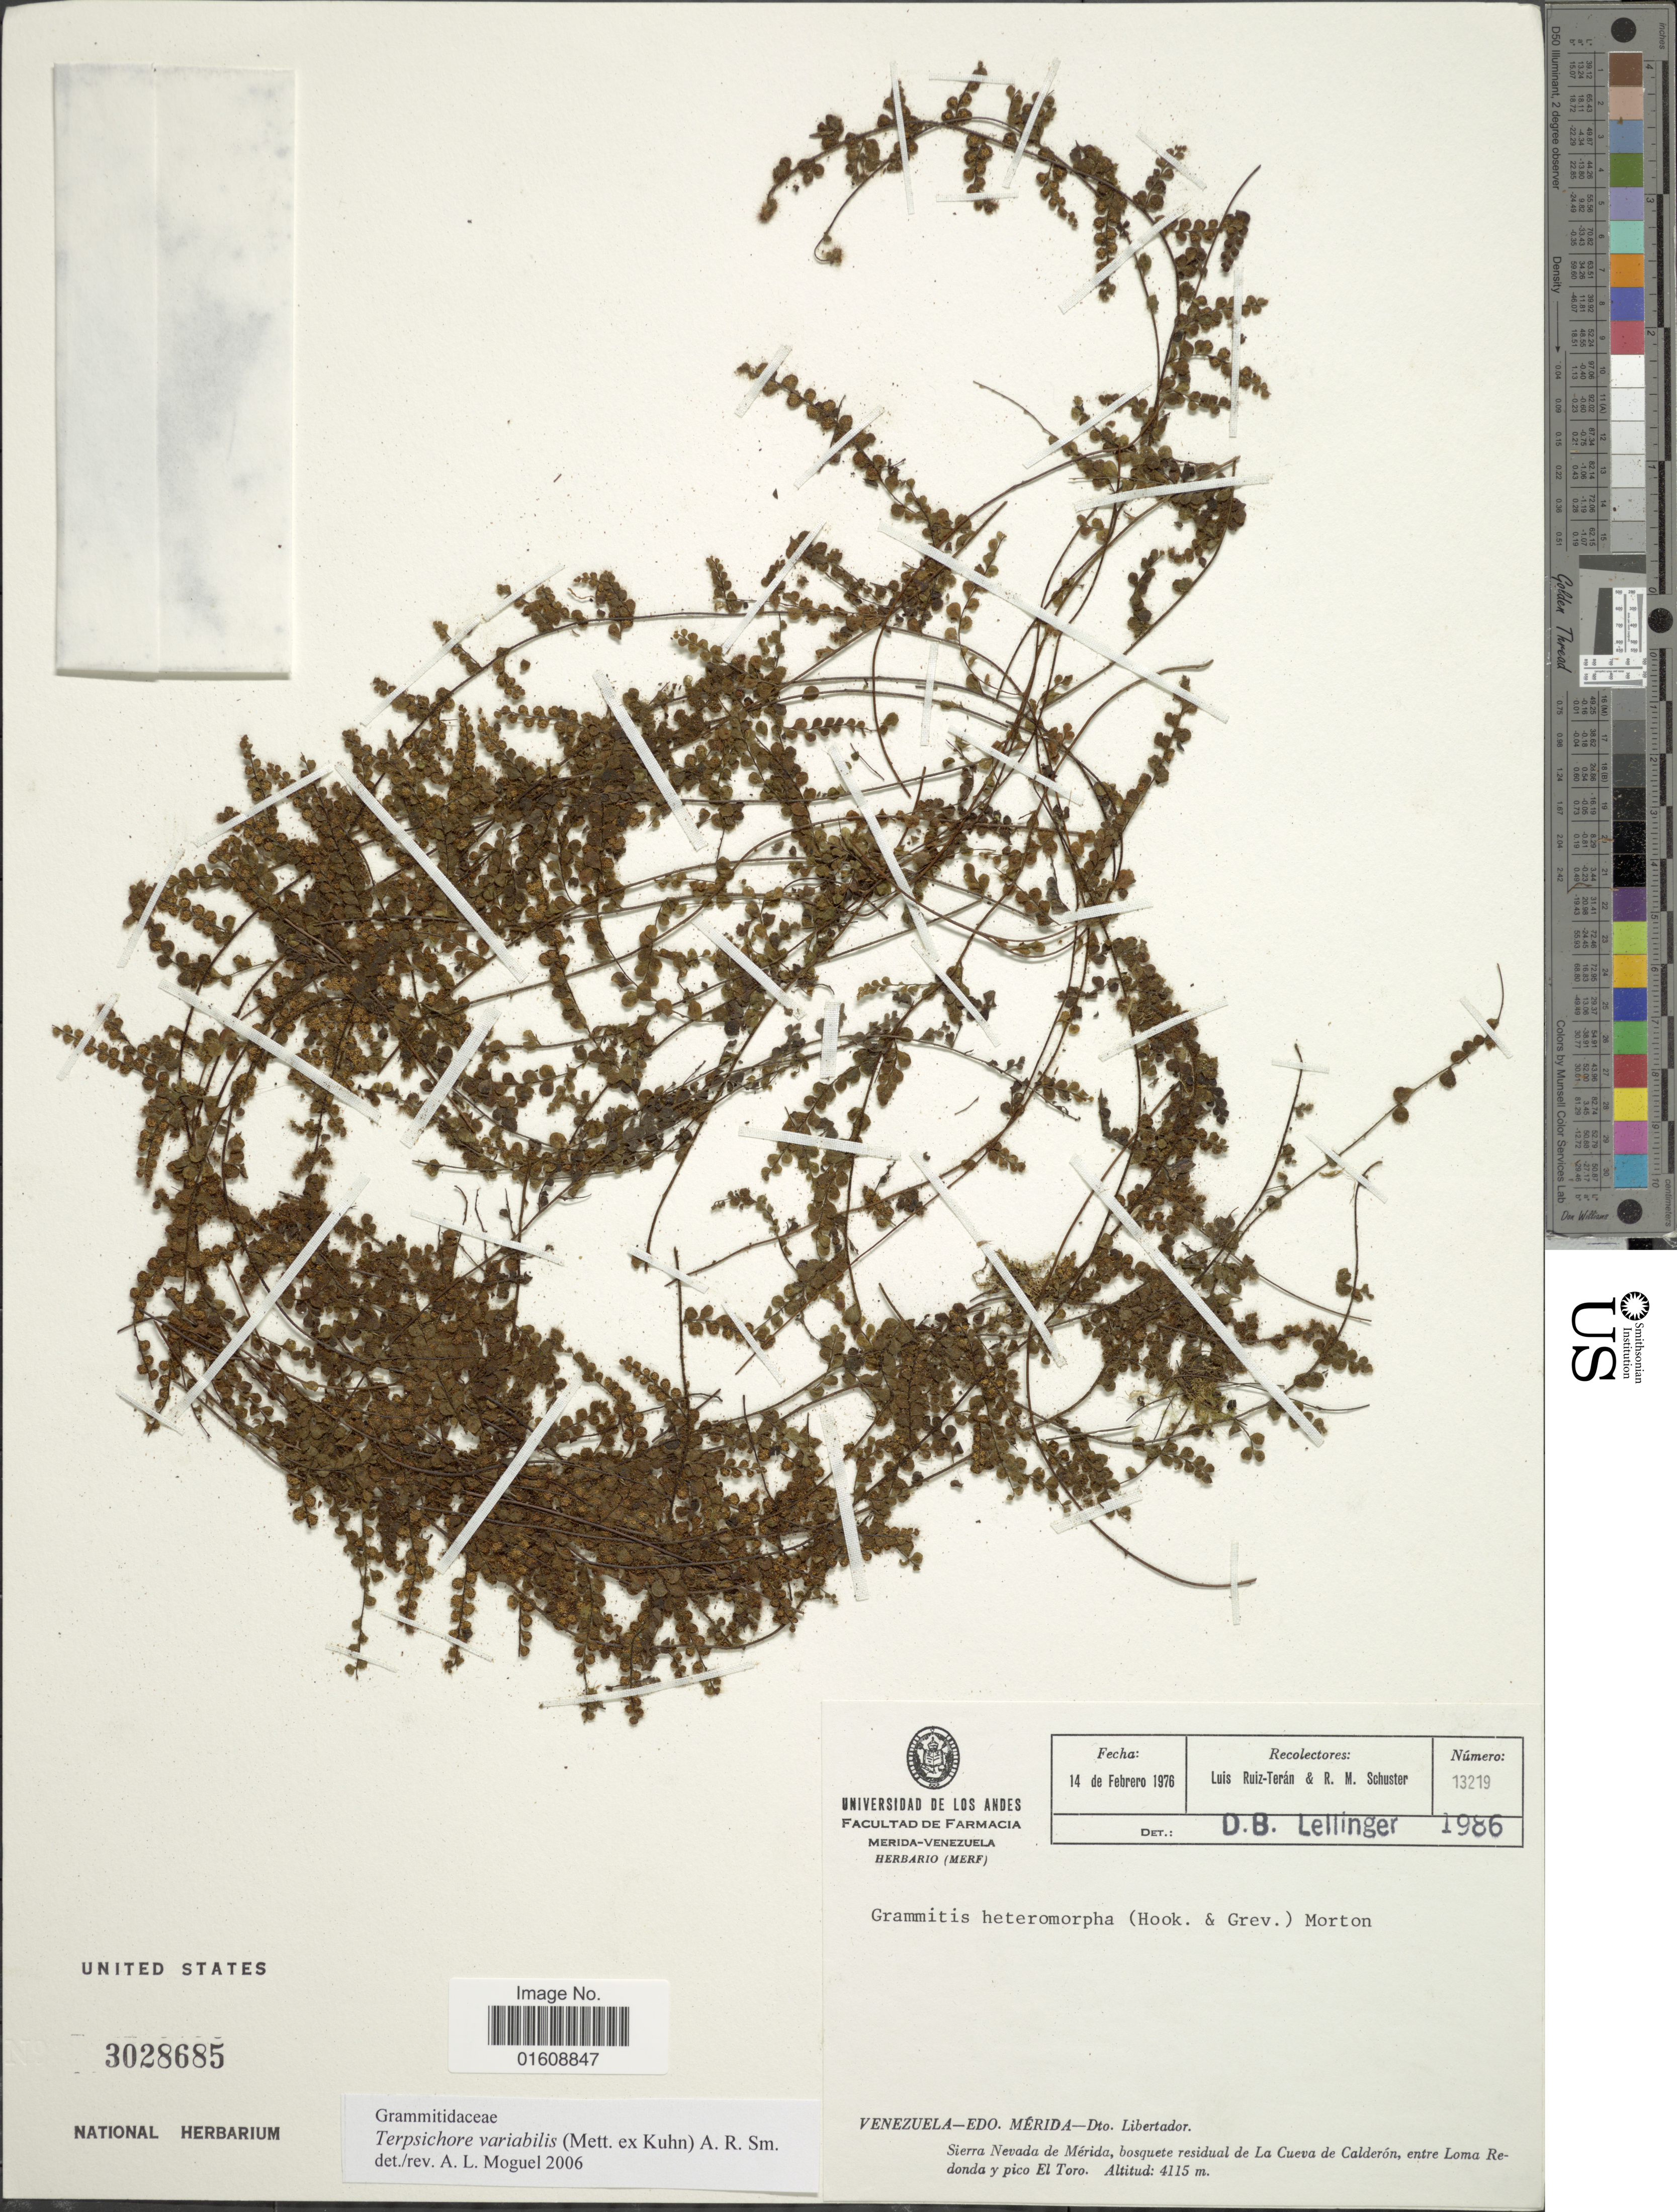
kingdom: Plantae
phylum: Tracheophyta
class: Polypodiopsida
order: Polypodiales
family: Polypodiaceae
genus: Alansmia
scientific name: Alansmia variabilis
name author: (Mett.) Moguel & M. Kessler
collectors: L. E. Ruíz-Terán & R. M. Schuster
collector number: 13219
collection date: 1976-02-14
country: Venezuela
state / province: Mérida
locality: Dto. Libertador. Sierra Nevada de Mérida, bosquete residual de La Cueva de Calderón, entre Loma Redonda y pico El Toro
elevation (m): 4115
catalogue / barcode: US 3028685